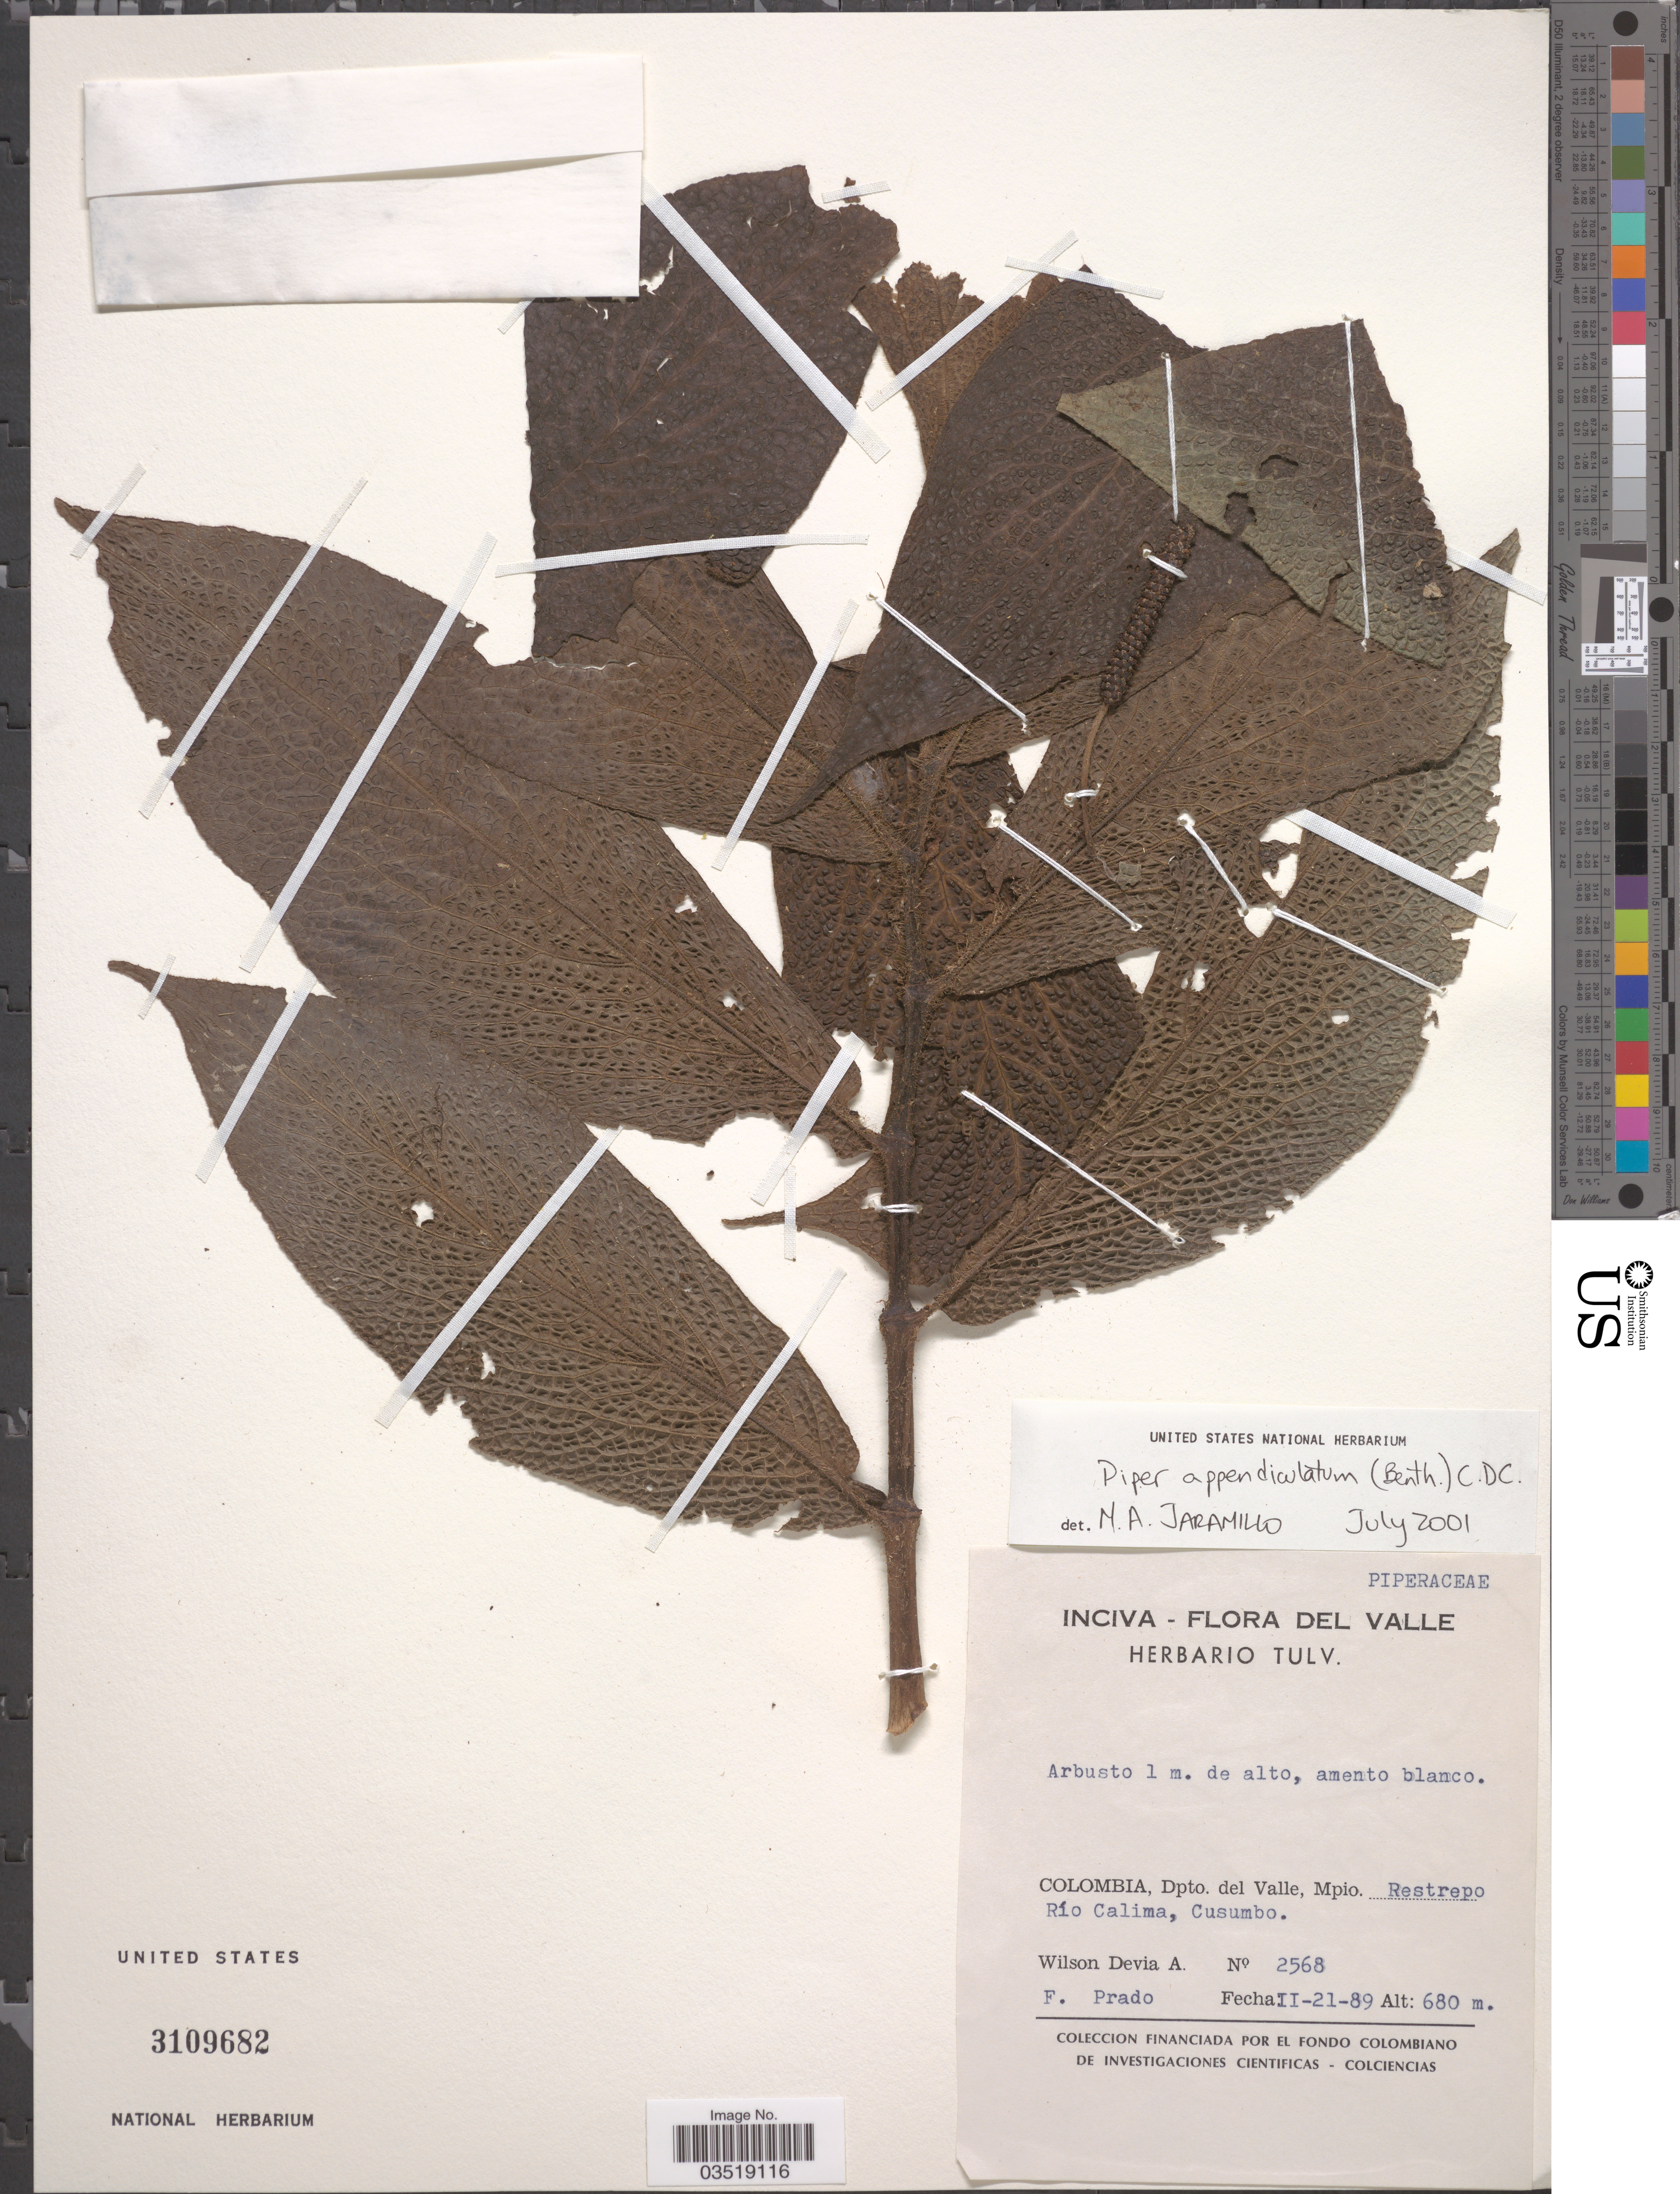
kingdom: Plantae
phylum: Tracheophyta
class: Magnoliopsida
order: Piperales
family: Piperaceae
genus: Piper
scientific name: Piper appendiculatum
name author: (Benth.) C. DC.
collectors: W. Devia A. & F. Prado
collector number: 2568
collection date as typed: Transcribed d/m/y: 21/2/89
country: Colombia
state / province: Valle del Cauca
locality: Dpto. del Valley, Mpio. Restrepo Río Calima, Cusumbo.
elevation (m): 680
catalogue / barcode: US 3109682